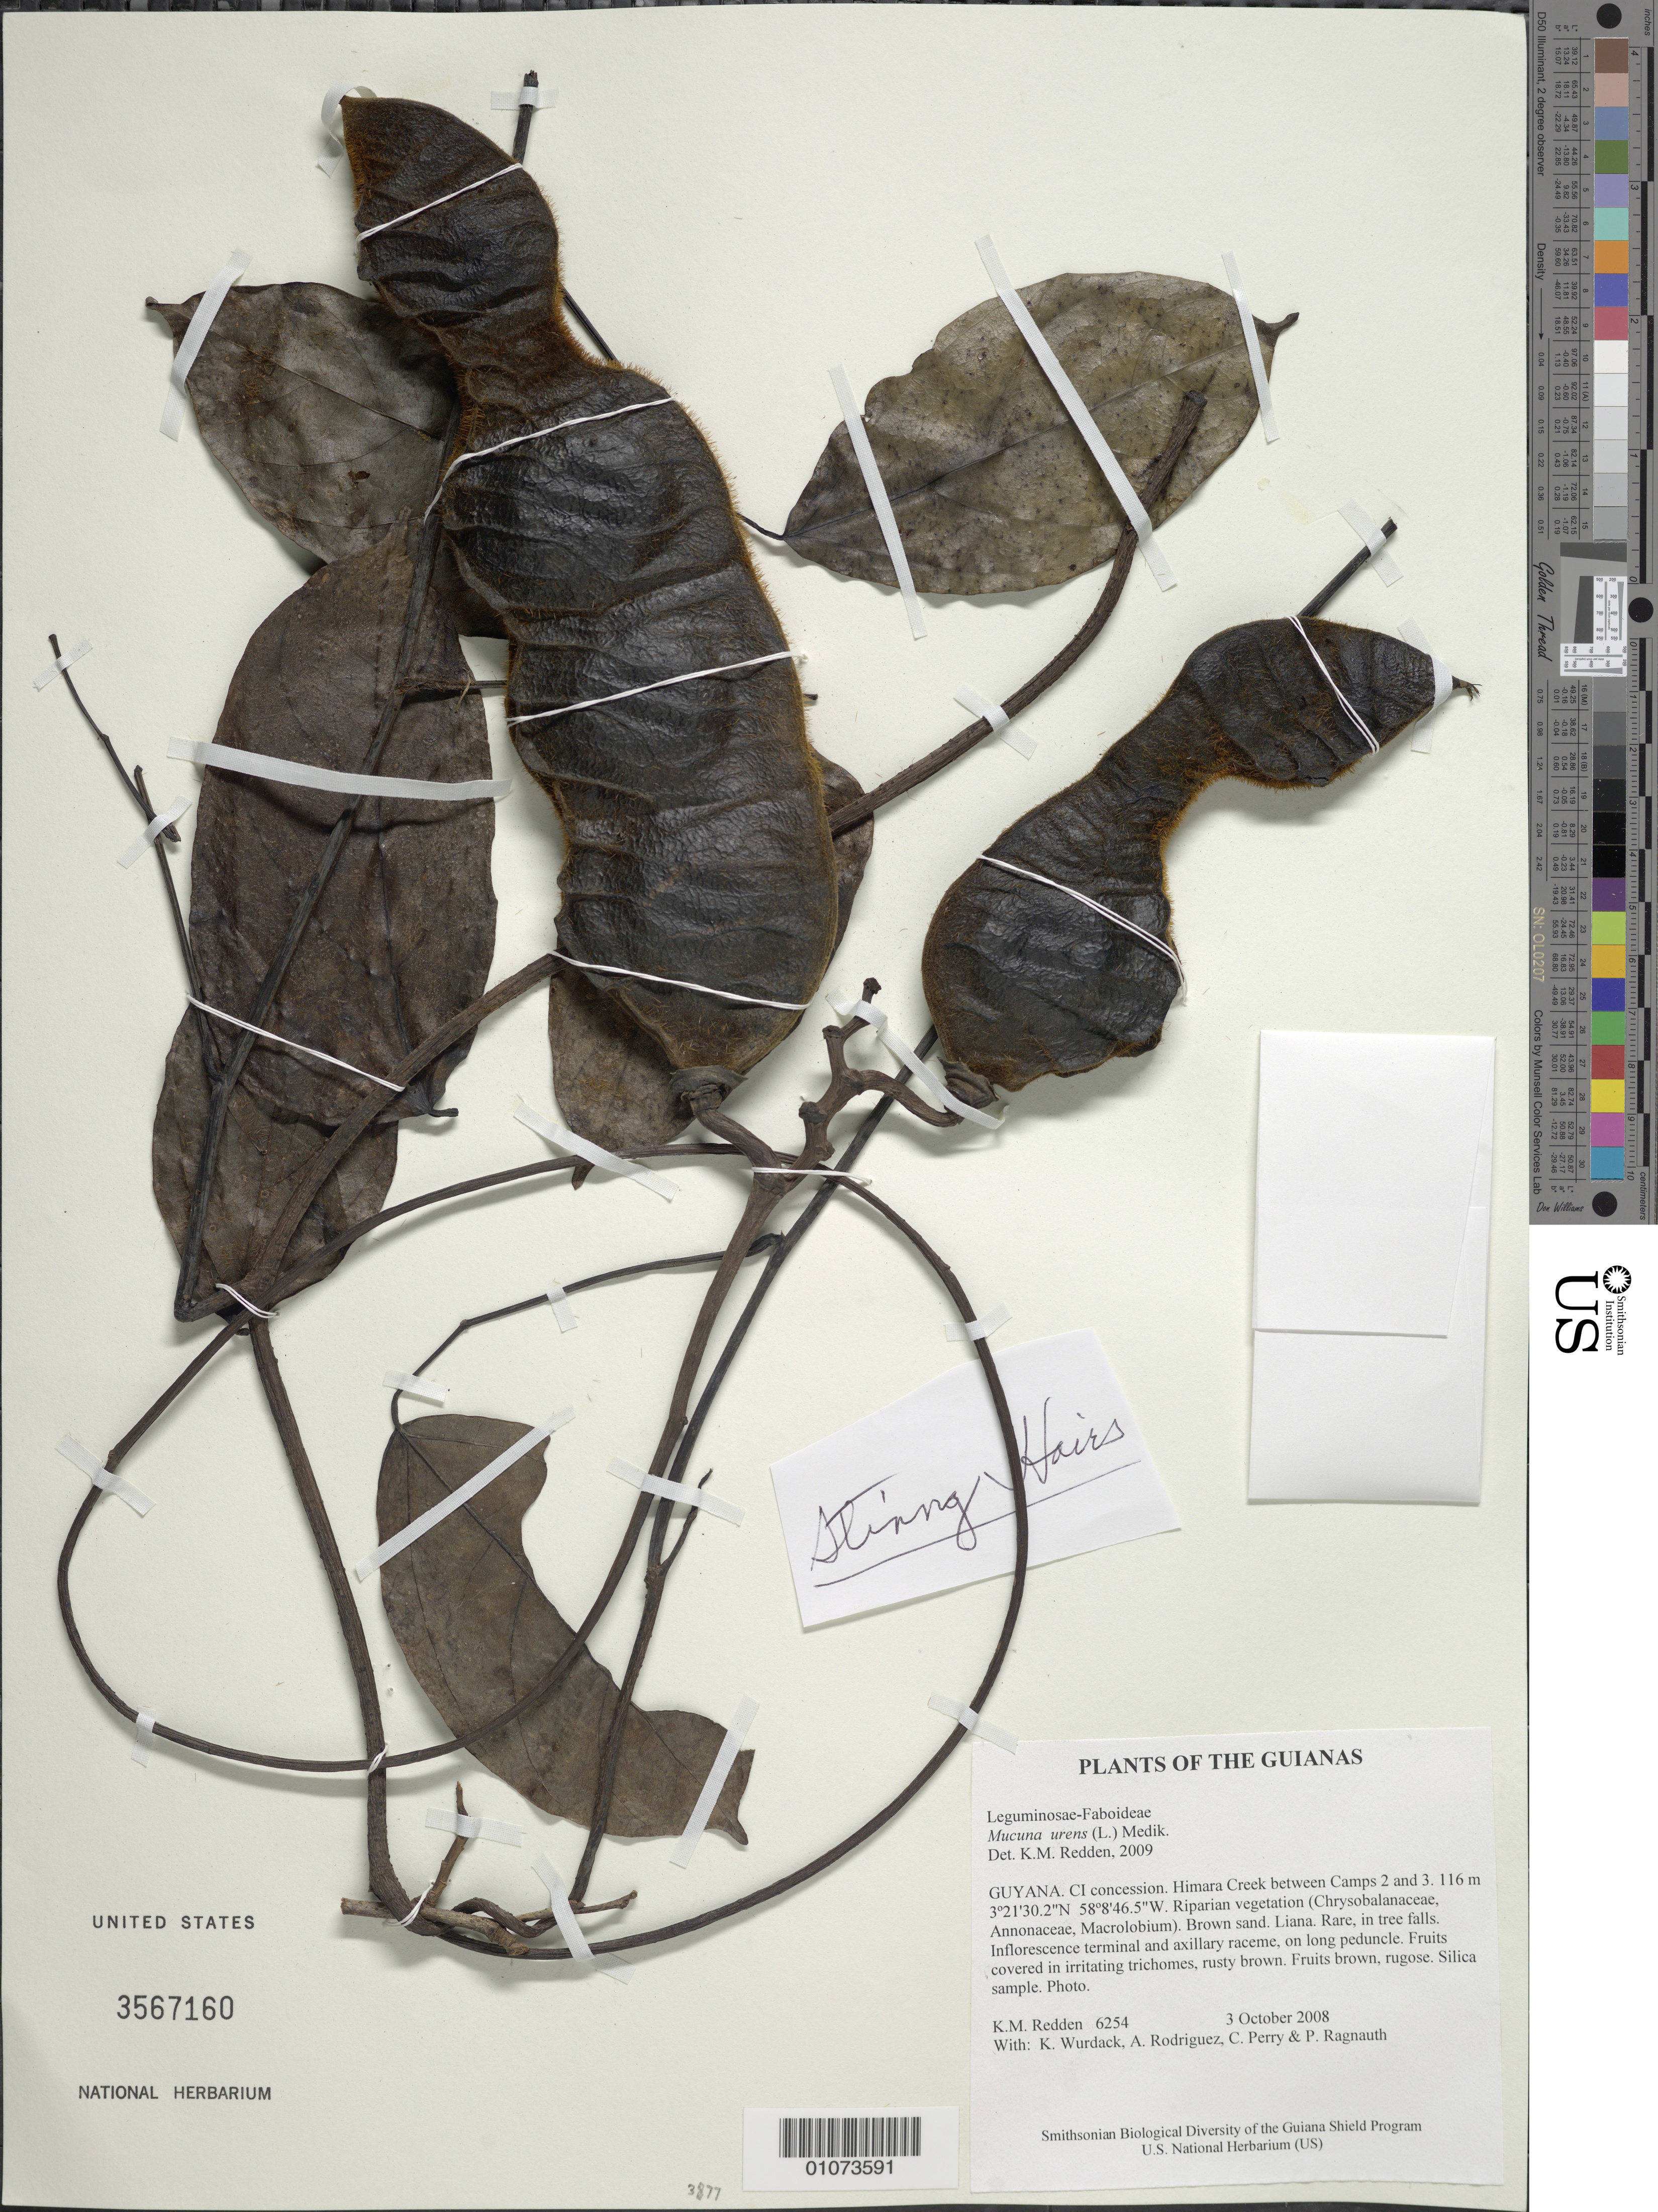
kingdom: Plantae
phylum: Tracheophyta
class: Magnoliopsida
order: Fabales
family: Fabaceae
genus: Mucuna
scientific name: Mucuna urens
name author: (L.) Medik.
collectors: K. M. Redden, K. Wurdack, A. Rodriguez, C. Perry & P. Ragnauth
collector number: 6254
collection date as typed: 3 October 2008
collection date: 2008-10-03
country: Guyana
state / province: U. Takutu-U. Essequibo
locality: CI concession. Himara Creek between Camps 2 and 3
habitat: Riparian vegetation (Chrysobalanaceae, Annonaceae, Macrolobium). Brown sand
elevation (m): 116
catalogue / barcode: US 3567160